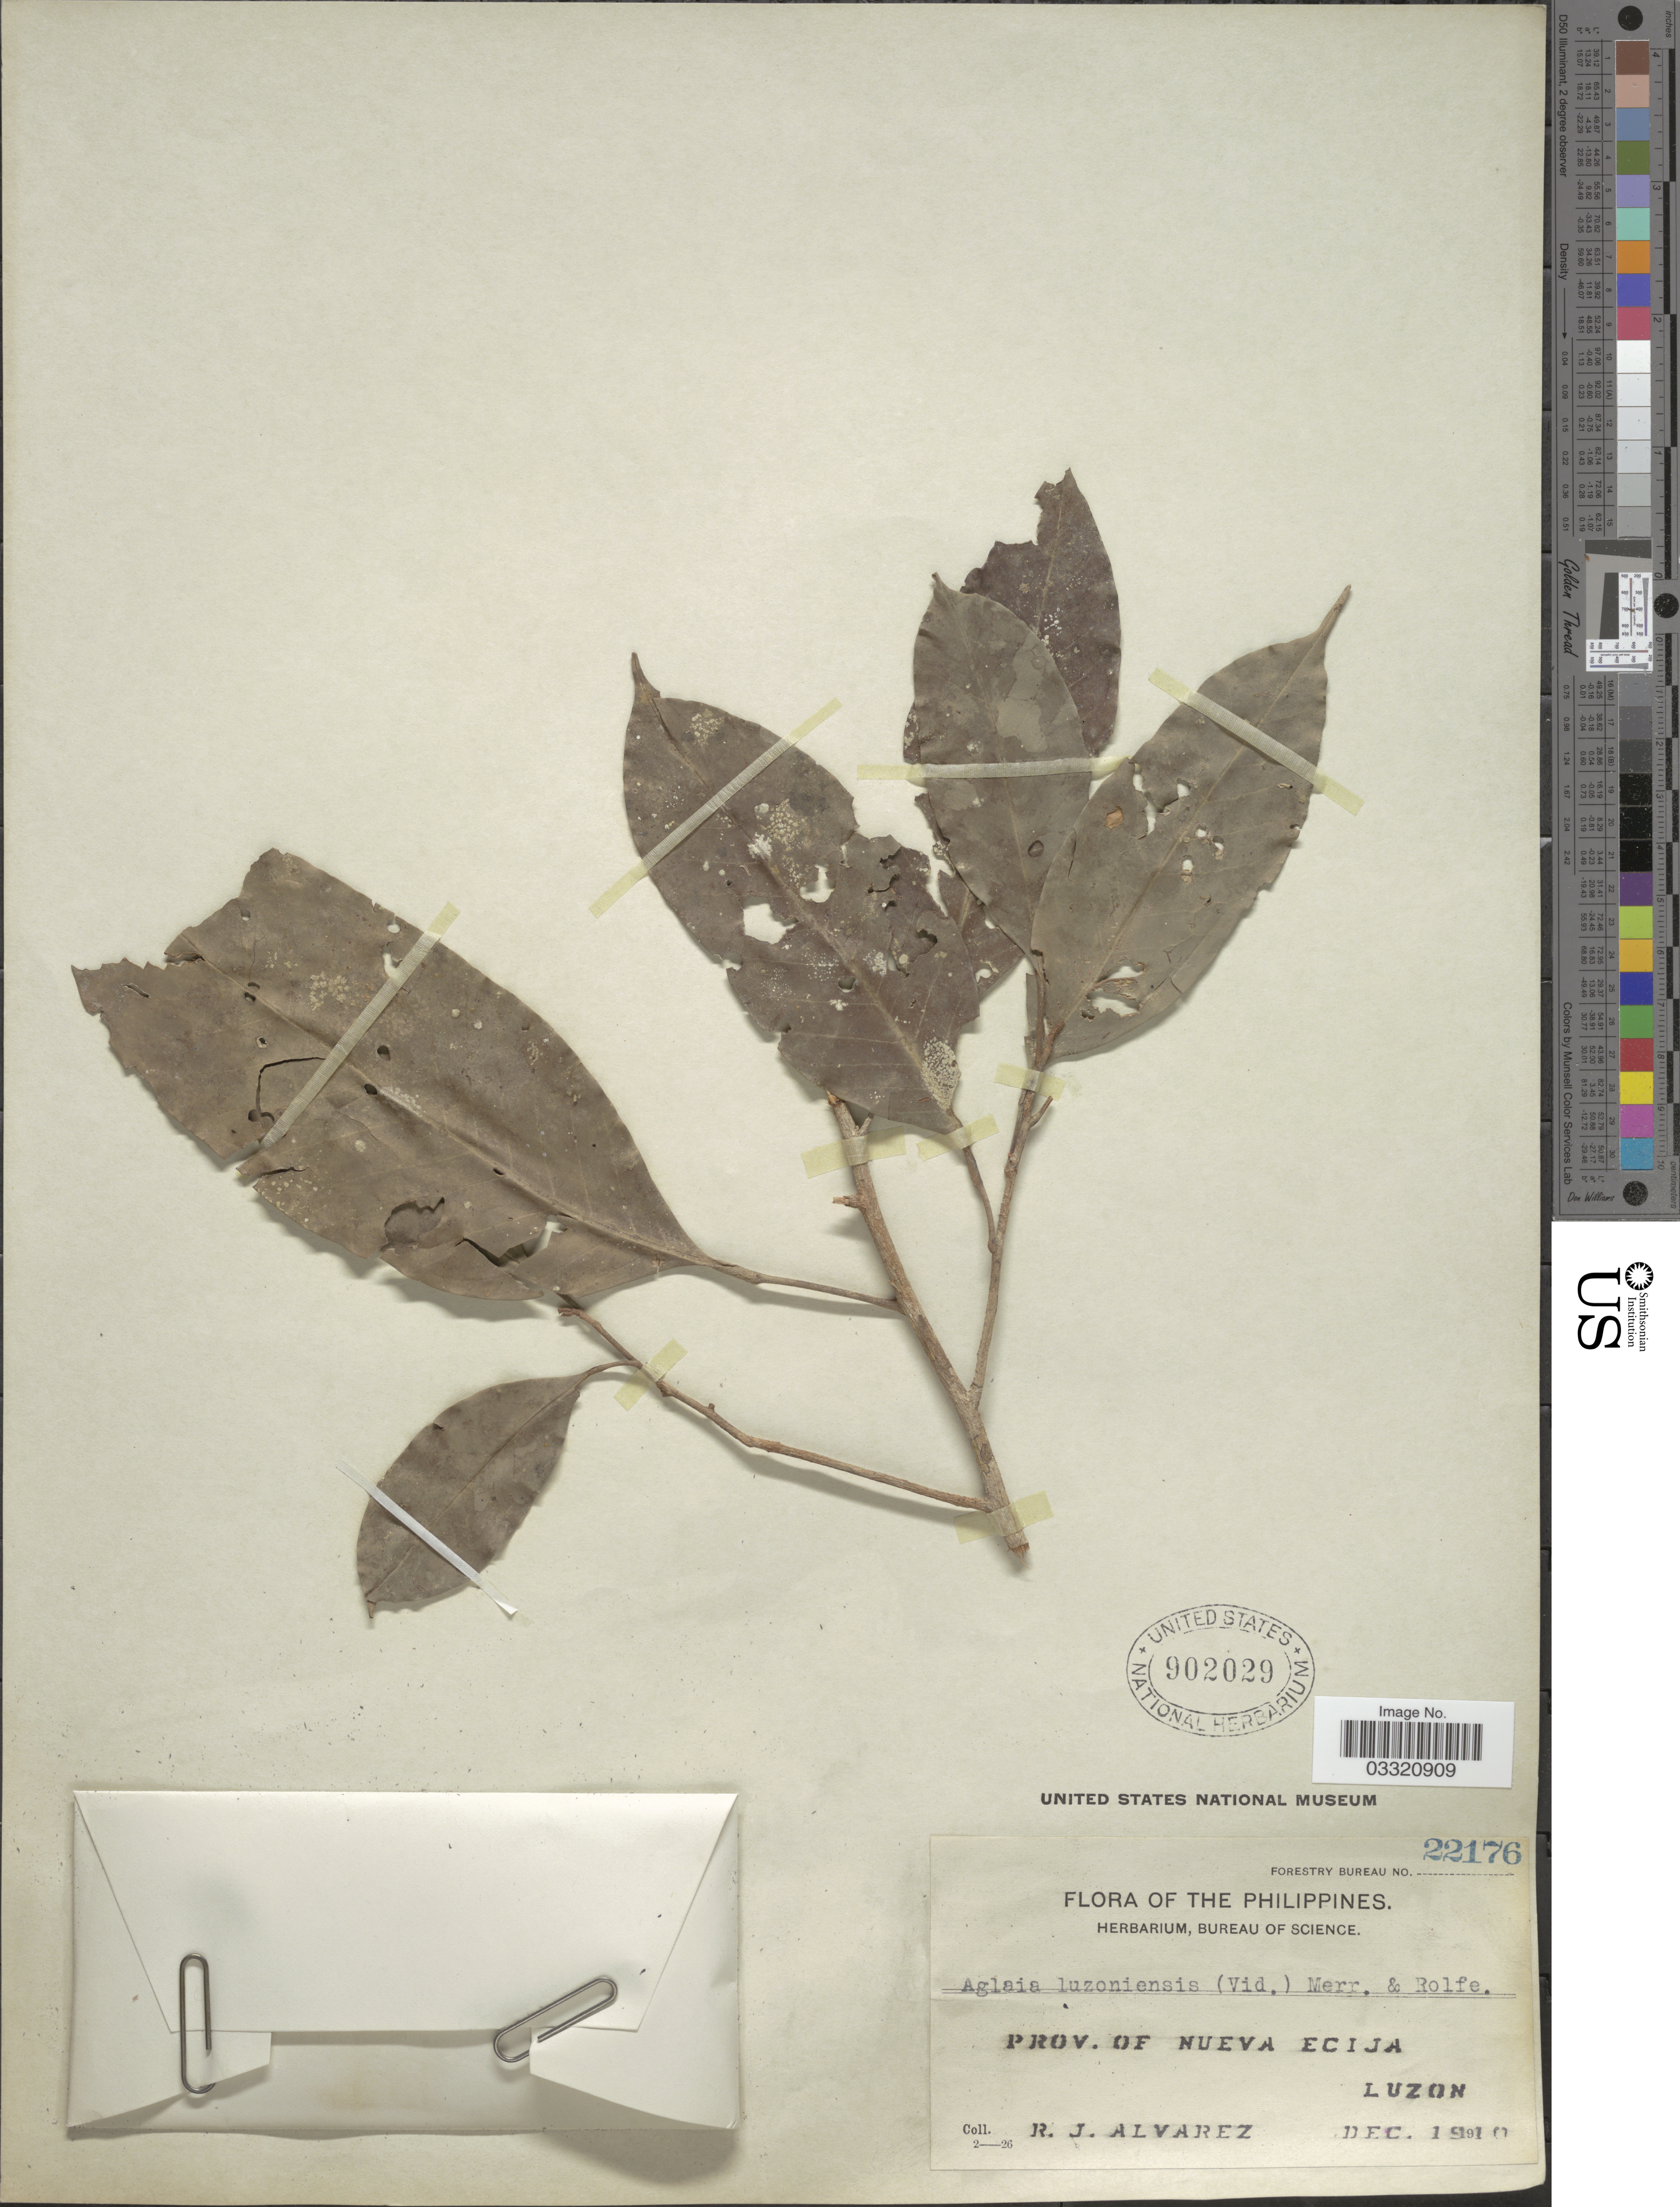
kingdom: Plantae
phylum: Tracheophyta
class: Magnoliopsida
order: Sapindales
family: Meliaceae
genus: Aglaia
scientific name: Aglaia luzoniensis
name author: (S. Vidal) Merr. & Rolfe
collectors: R. Alvarez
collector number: Forestry Bureau 22176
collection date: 1910-12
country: Philippines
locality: Prov. of Nueva Ecija, Luzon.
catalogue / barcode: US 902029